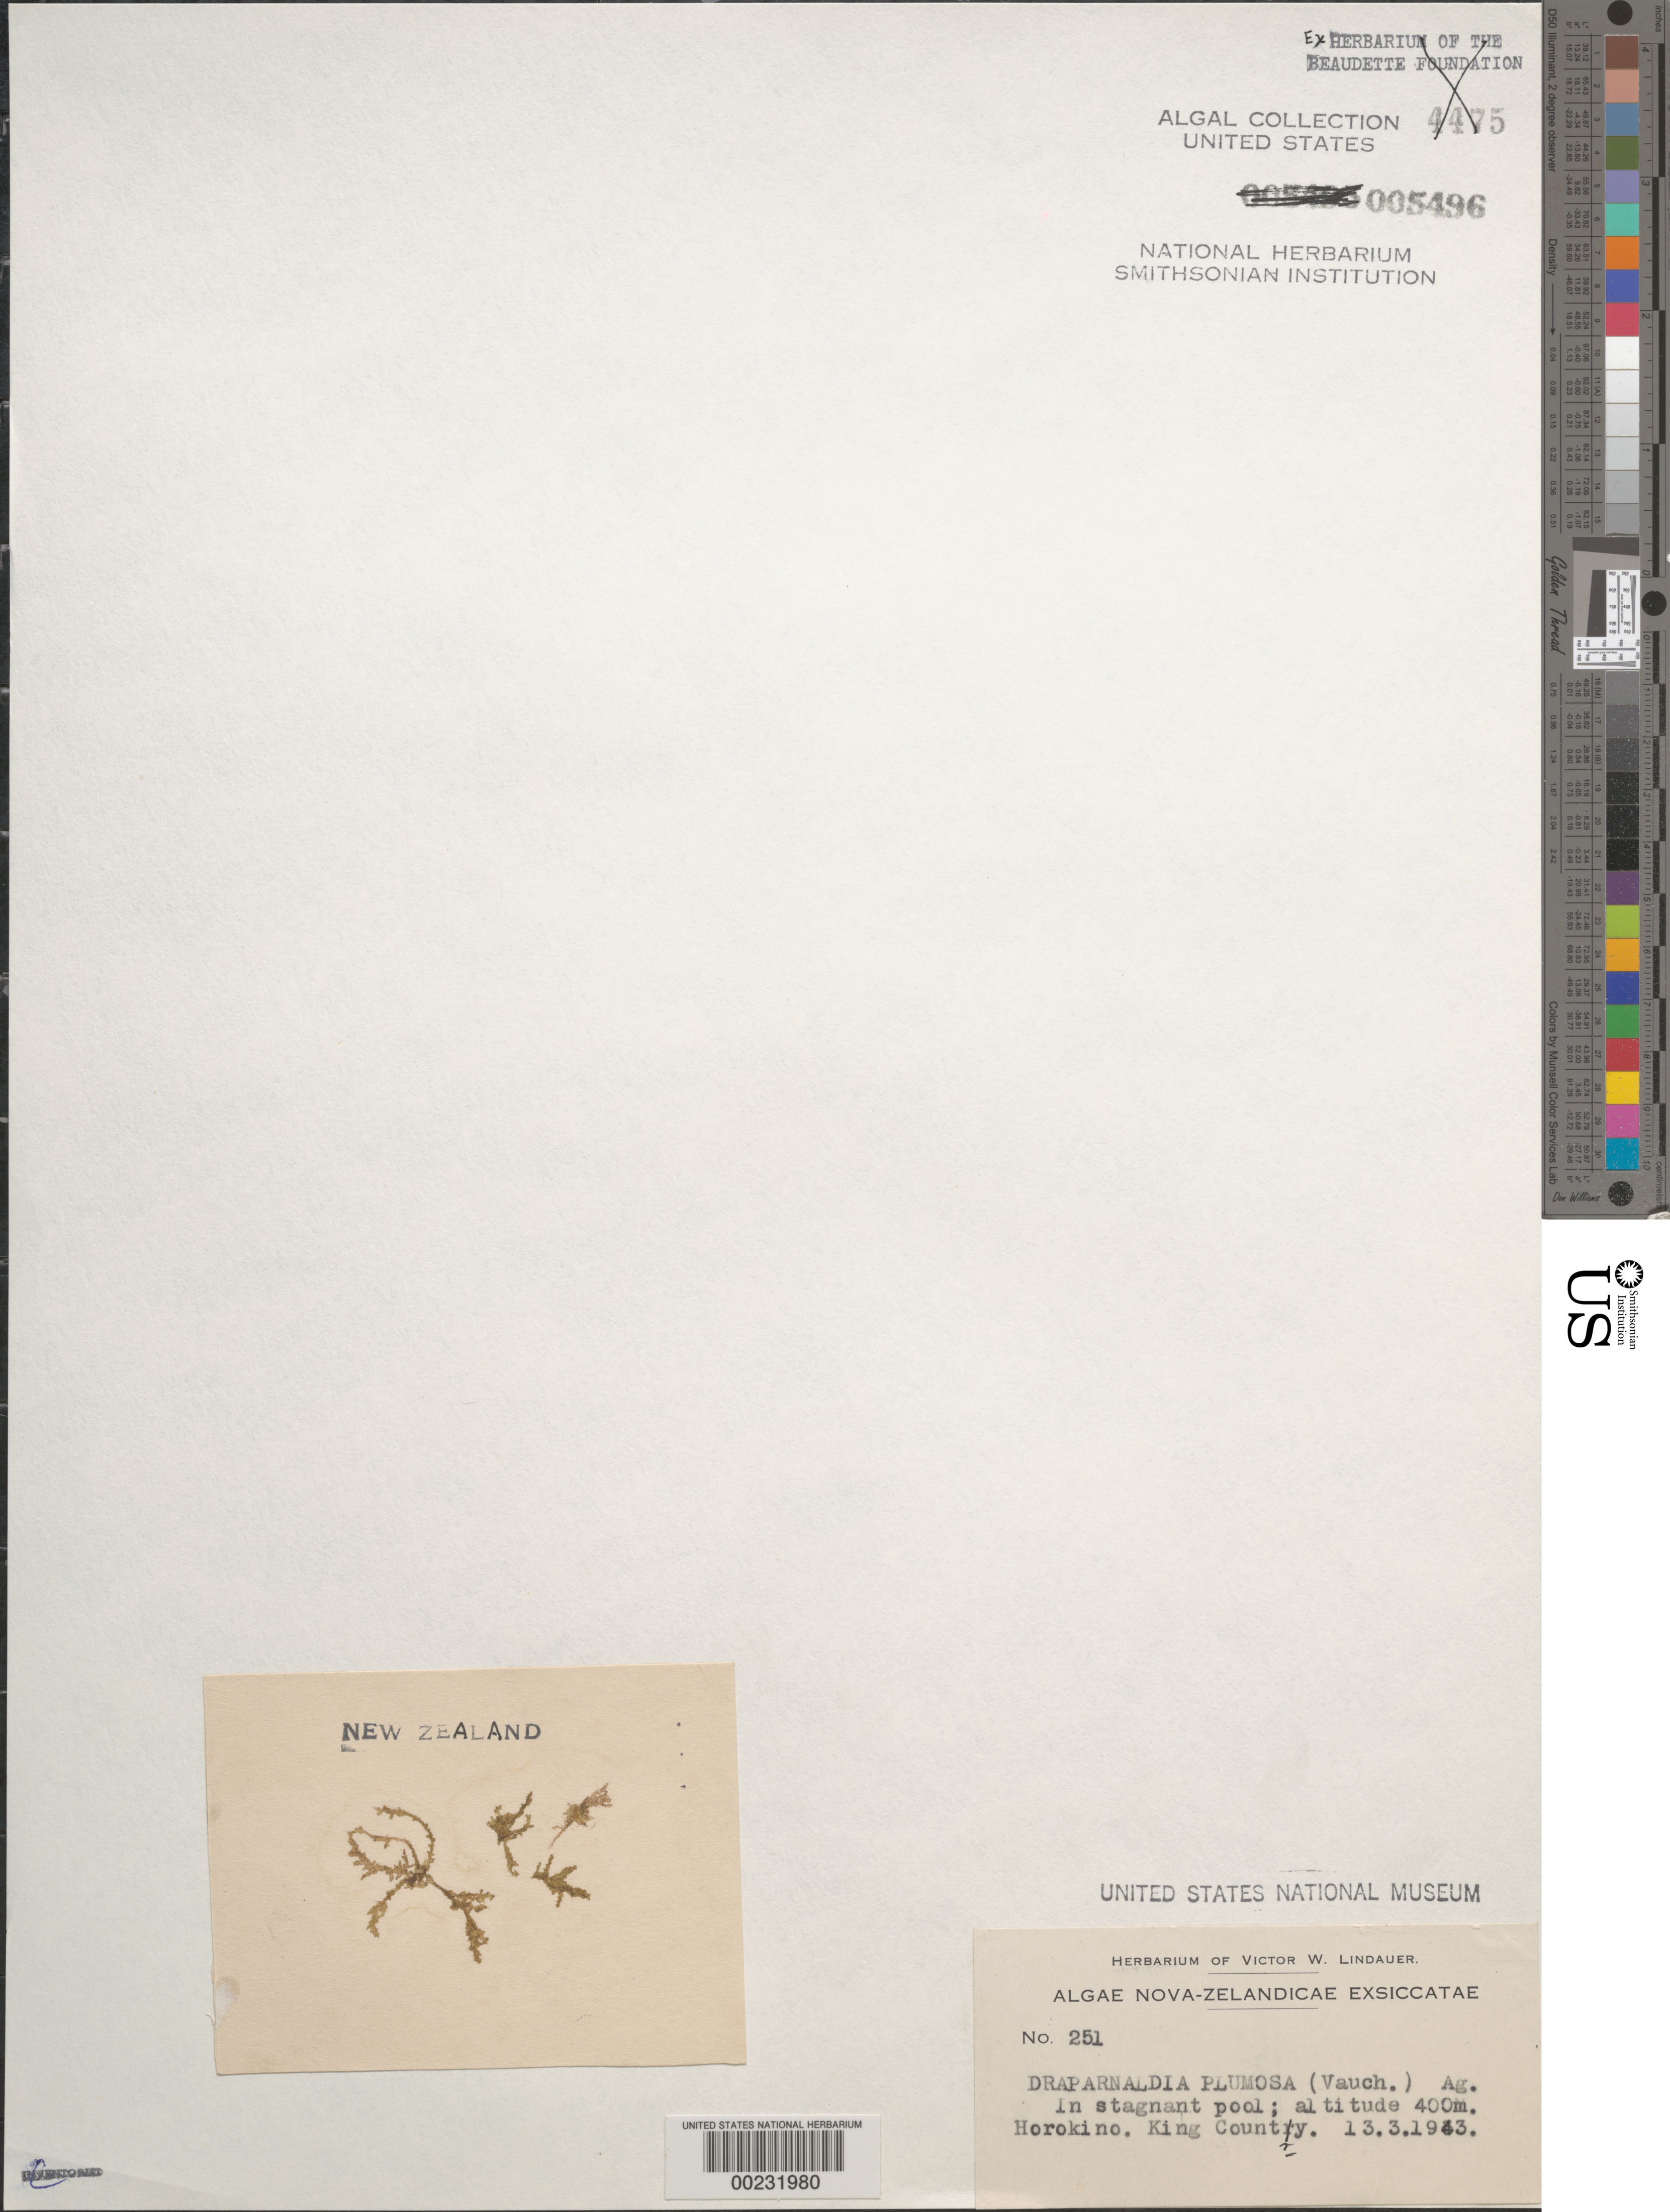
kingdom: Plantae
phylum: Chlorophyta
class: Chlorophyceae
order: Chaetophorales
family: Chaetophoraceae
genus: Draparnaldia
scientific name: Draparnaldia mutabilis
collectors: V. Lindauer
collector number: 251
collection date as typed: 13 Mar 1943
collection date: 1943-03-13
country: New Zealand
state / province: Waikato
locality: Horokino, king county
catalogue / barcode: US 5496